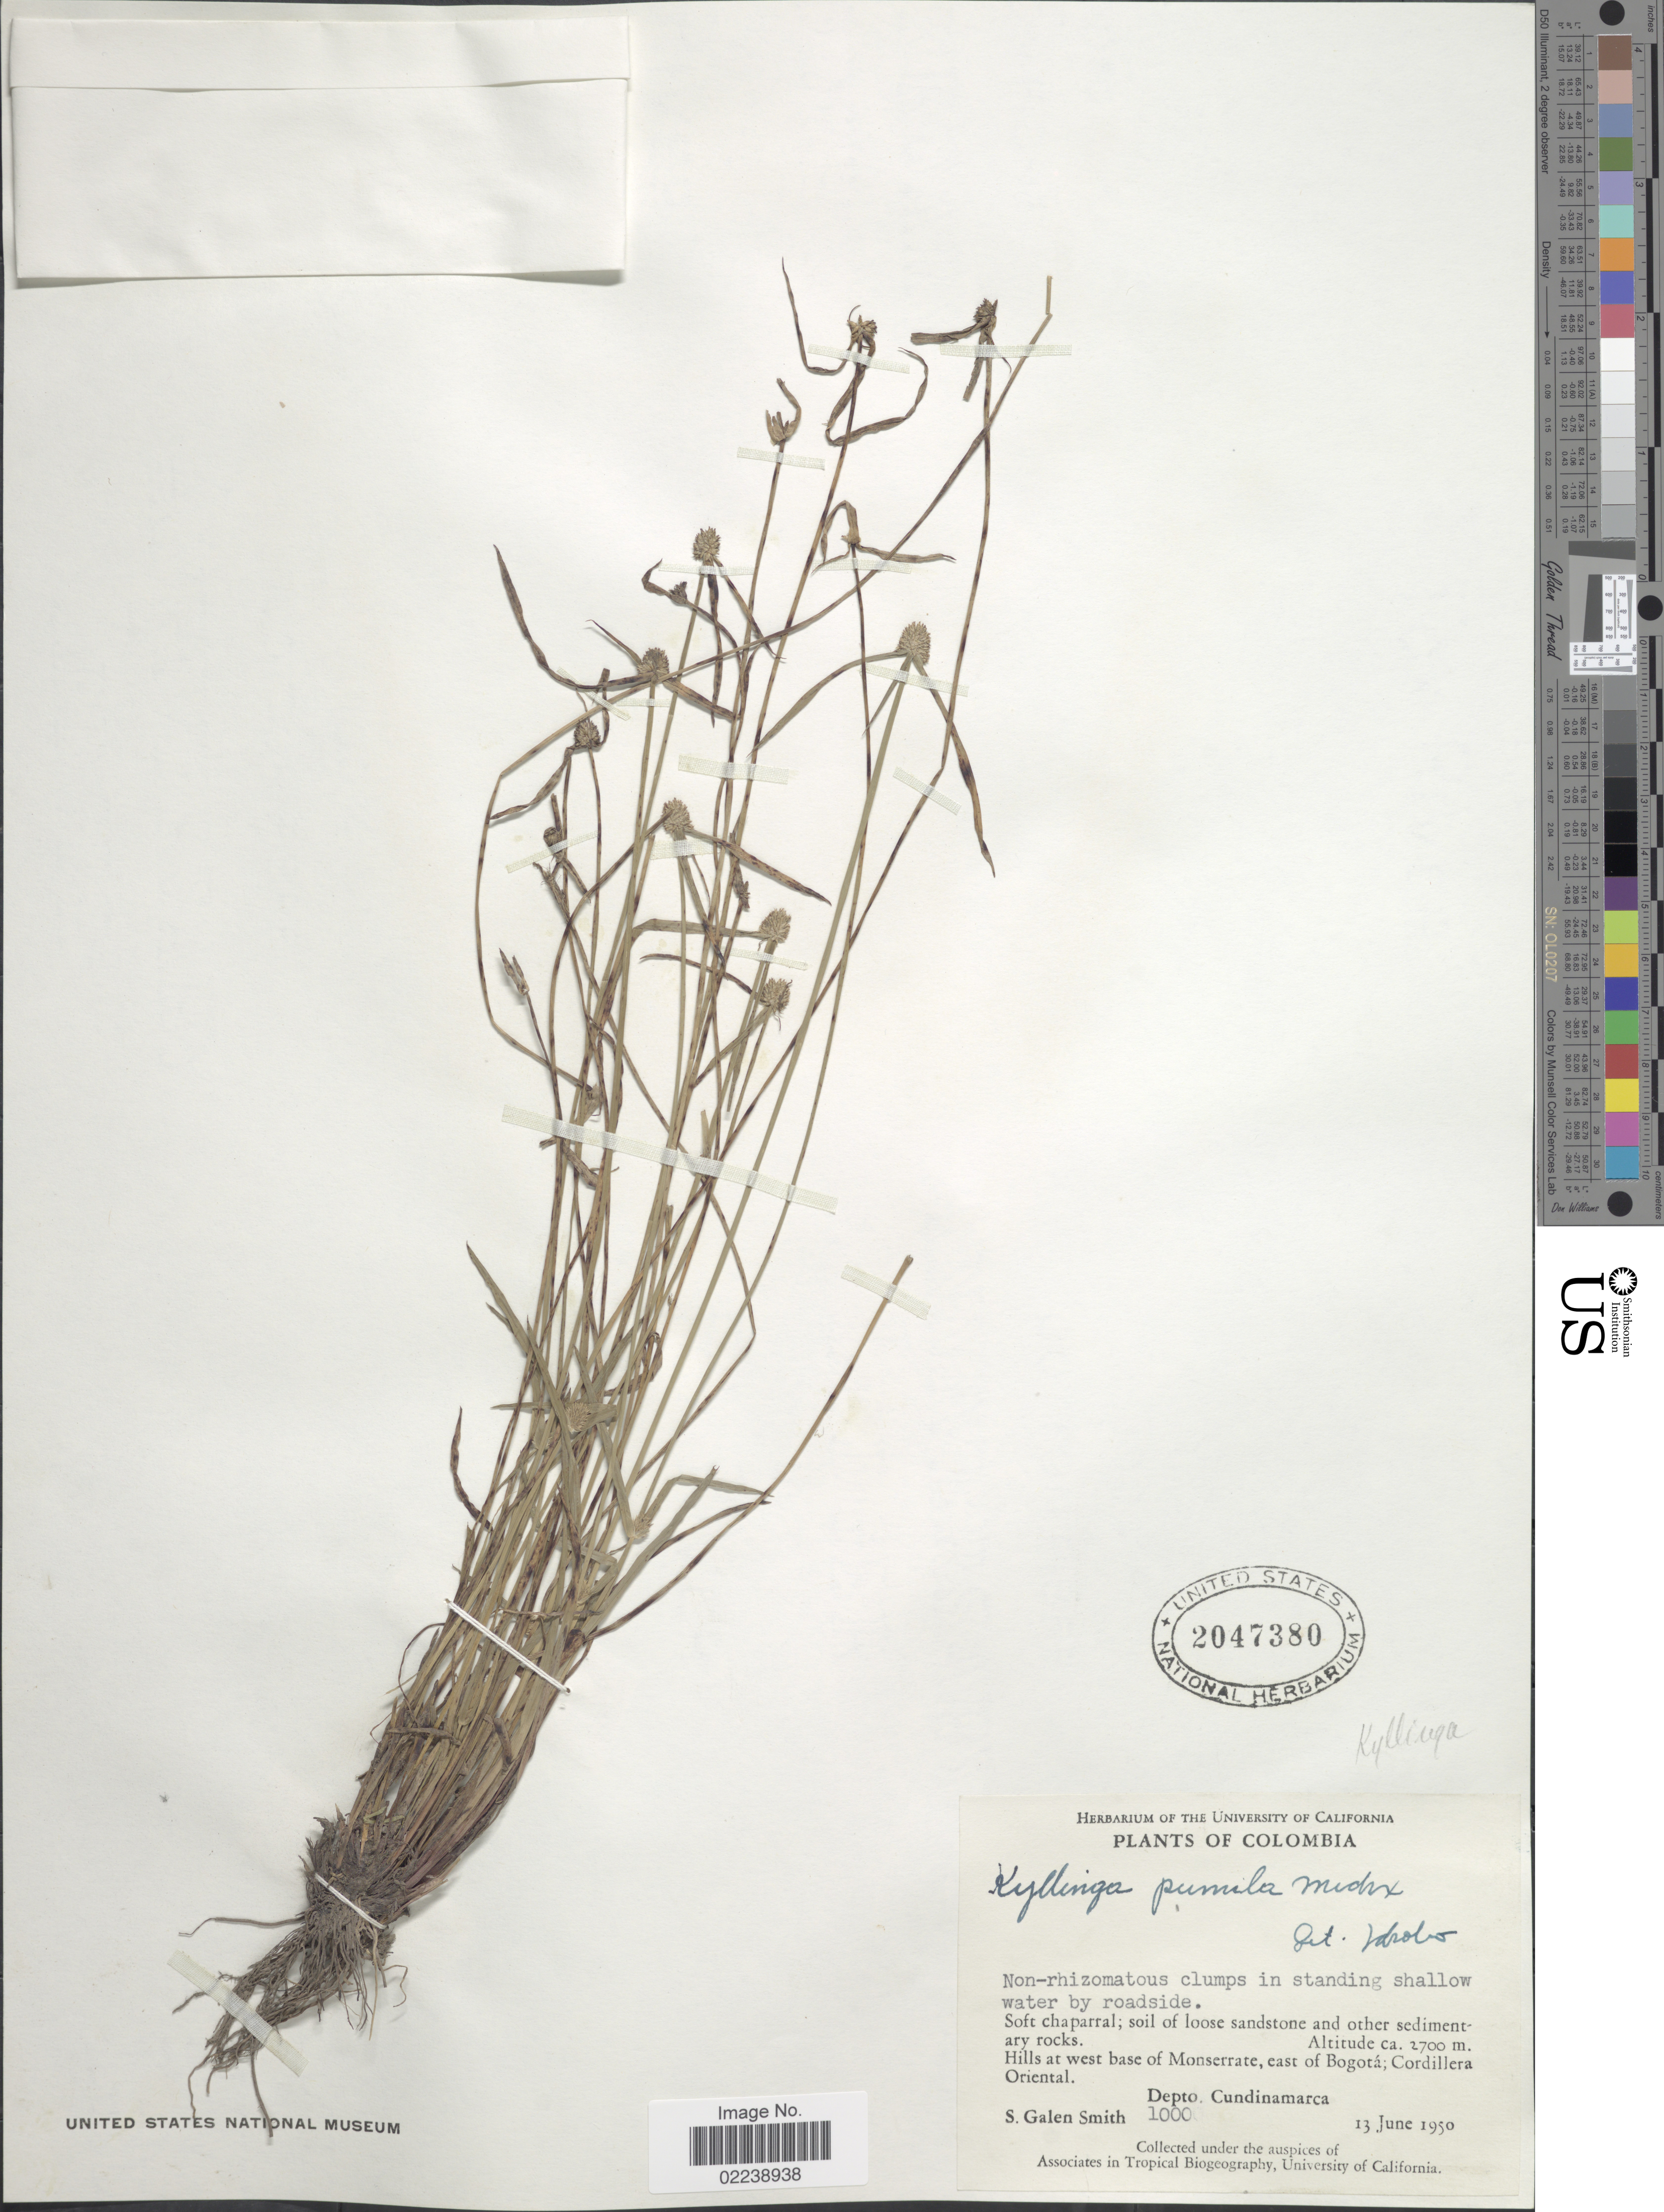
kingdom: Plantae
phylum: Tracheophyta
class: Liliopsida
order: Poales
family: Cyperaceae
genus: Cyperus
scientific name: Cyperus hortensis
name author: (Salzm. ex Steud.) Dorr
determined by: Strong, M. T., (US), Smithsonian Institution - National Museum of Natural History (UNITED STATES)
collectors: S. G. Smith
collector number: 1000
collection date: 1950-06-13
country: Colombia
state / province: Cundinamarca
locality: Hills at west base of Monserrate, east of Bogota, Cordillera Oriental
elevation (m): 2700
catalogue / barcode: US 2047380